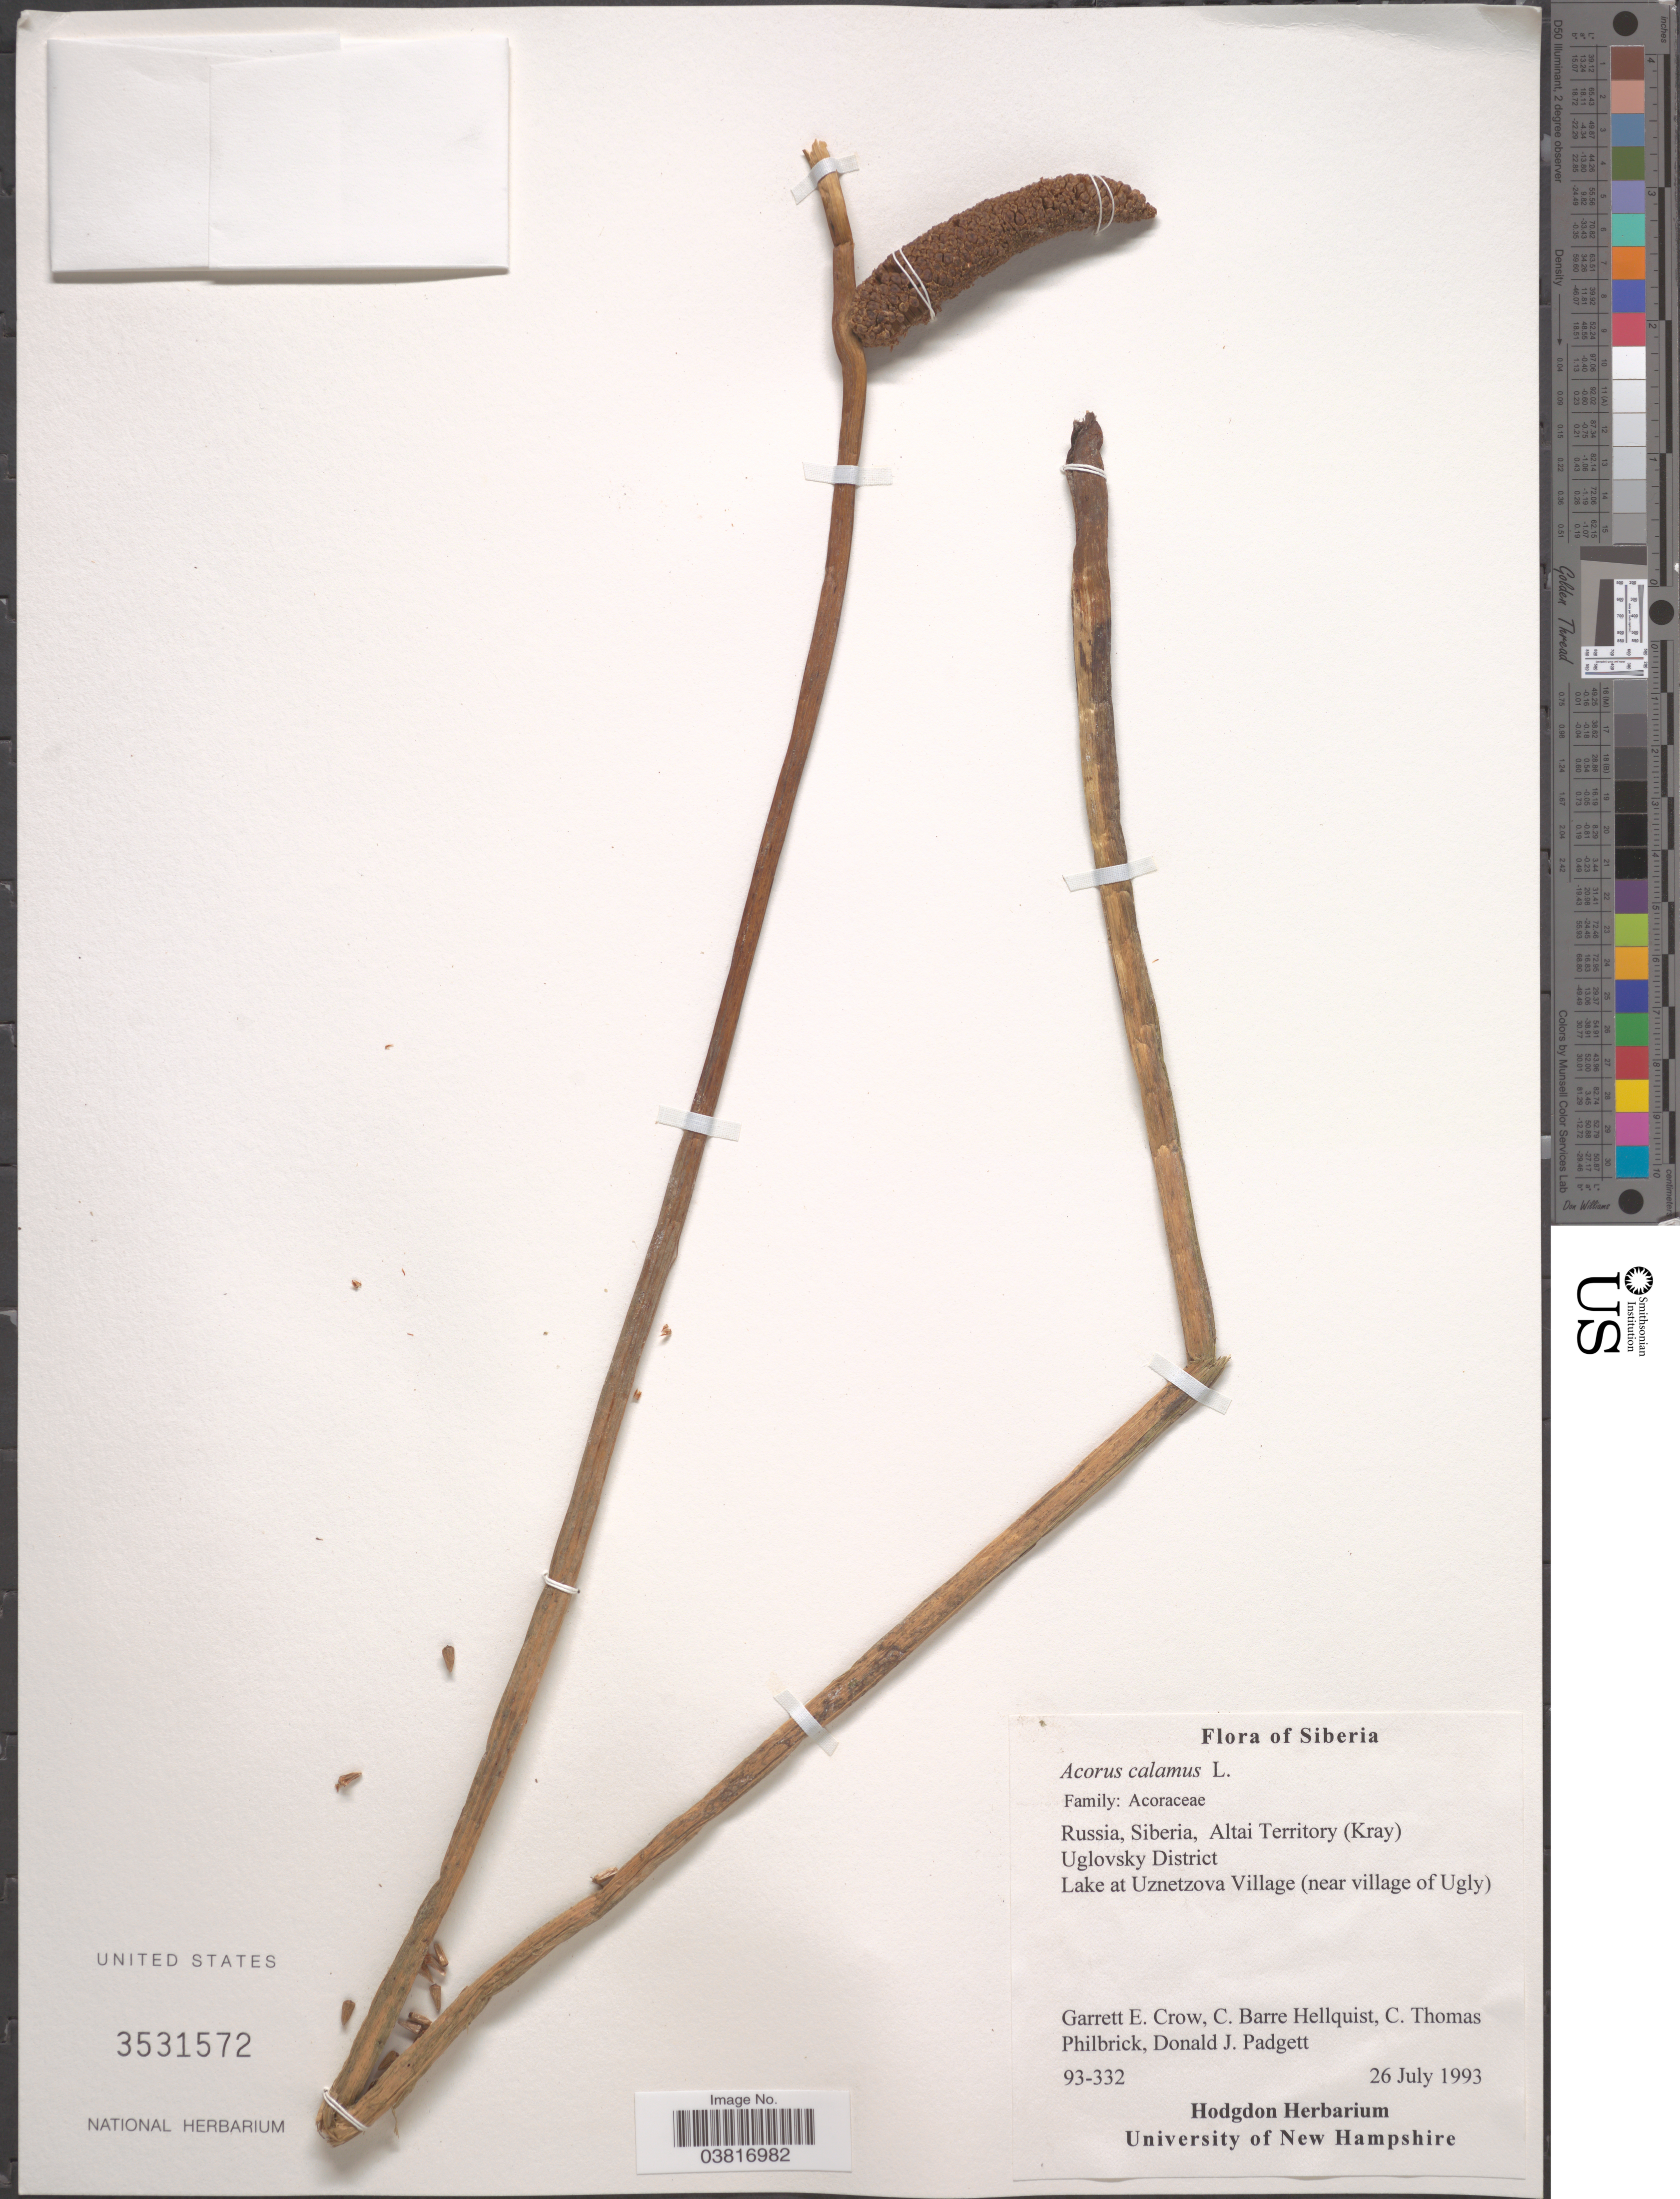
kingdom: Plantae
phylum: Tracheophyta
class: Liliopsida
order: Acorales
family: Acoraceae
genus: Acorus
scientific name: Acorus calamus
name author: L.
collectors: G. E. Crow, C. Hellquist, C. Philbrick & D. Padgett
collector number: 93-332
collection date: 1993-07-26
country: Russian Federation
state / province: Altai Republic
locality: Siberia. Altai Territory (Kray). Uglovsky District. Lake at Uznetzova Village (near village of Ugly).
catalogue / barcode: US 3531572